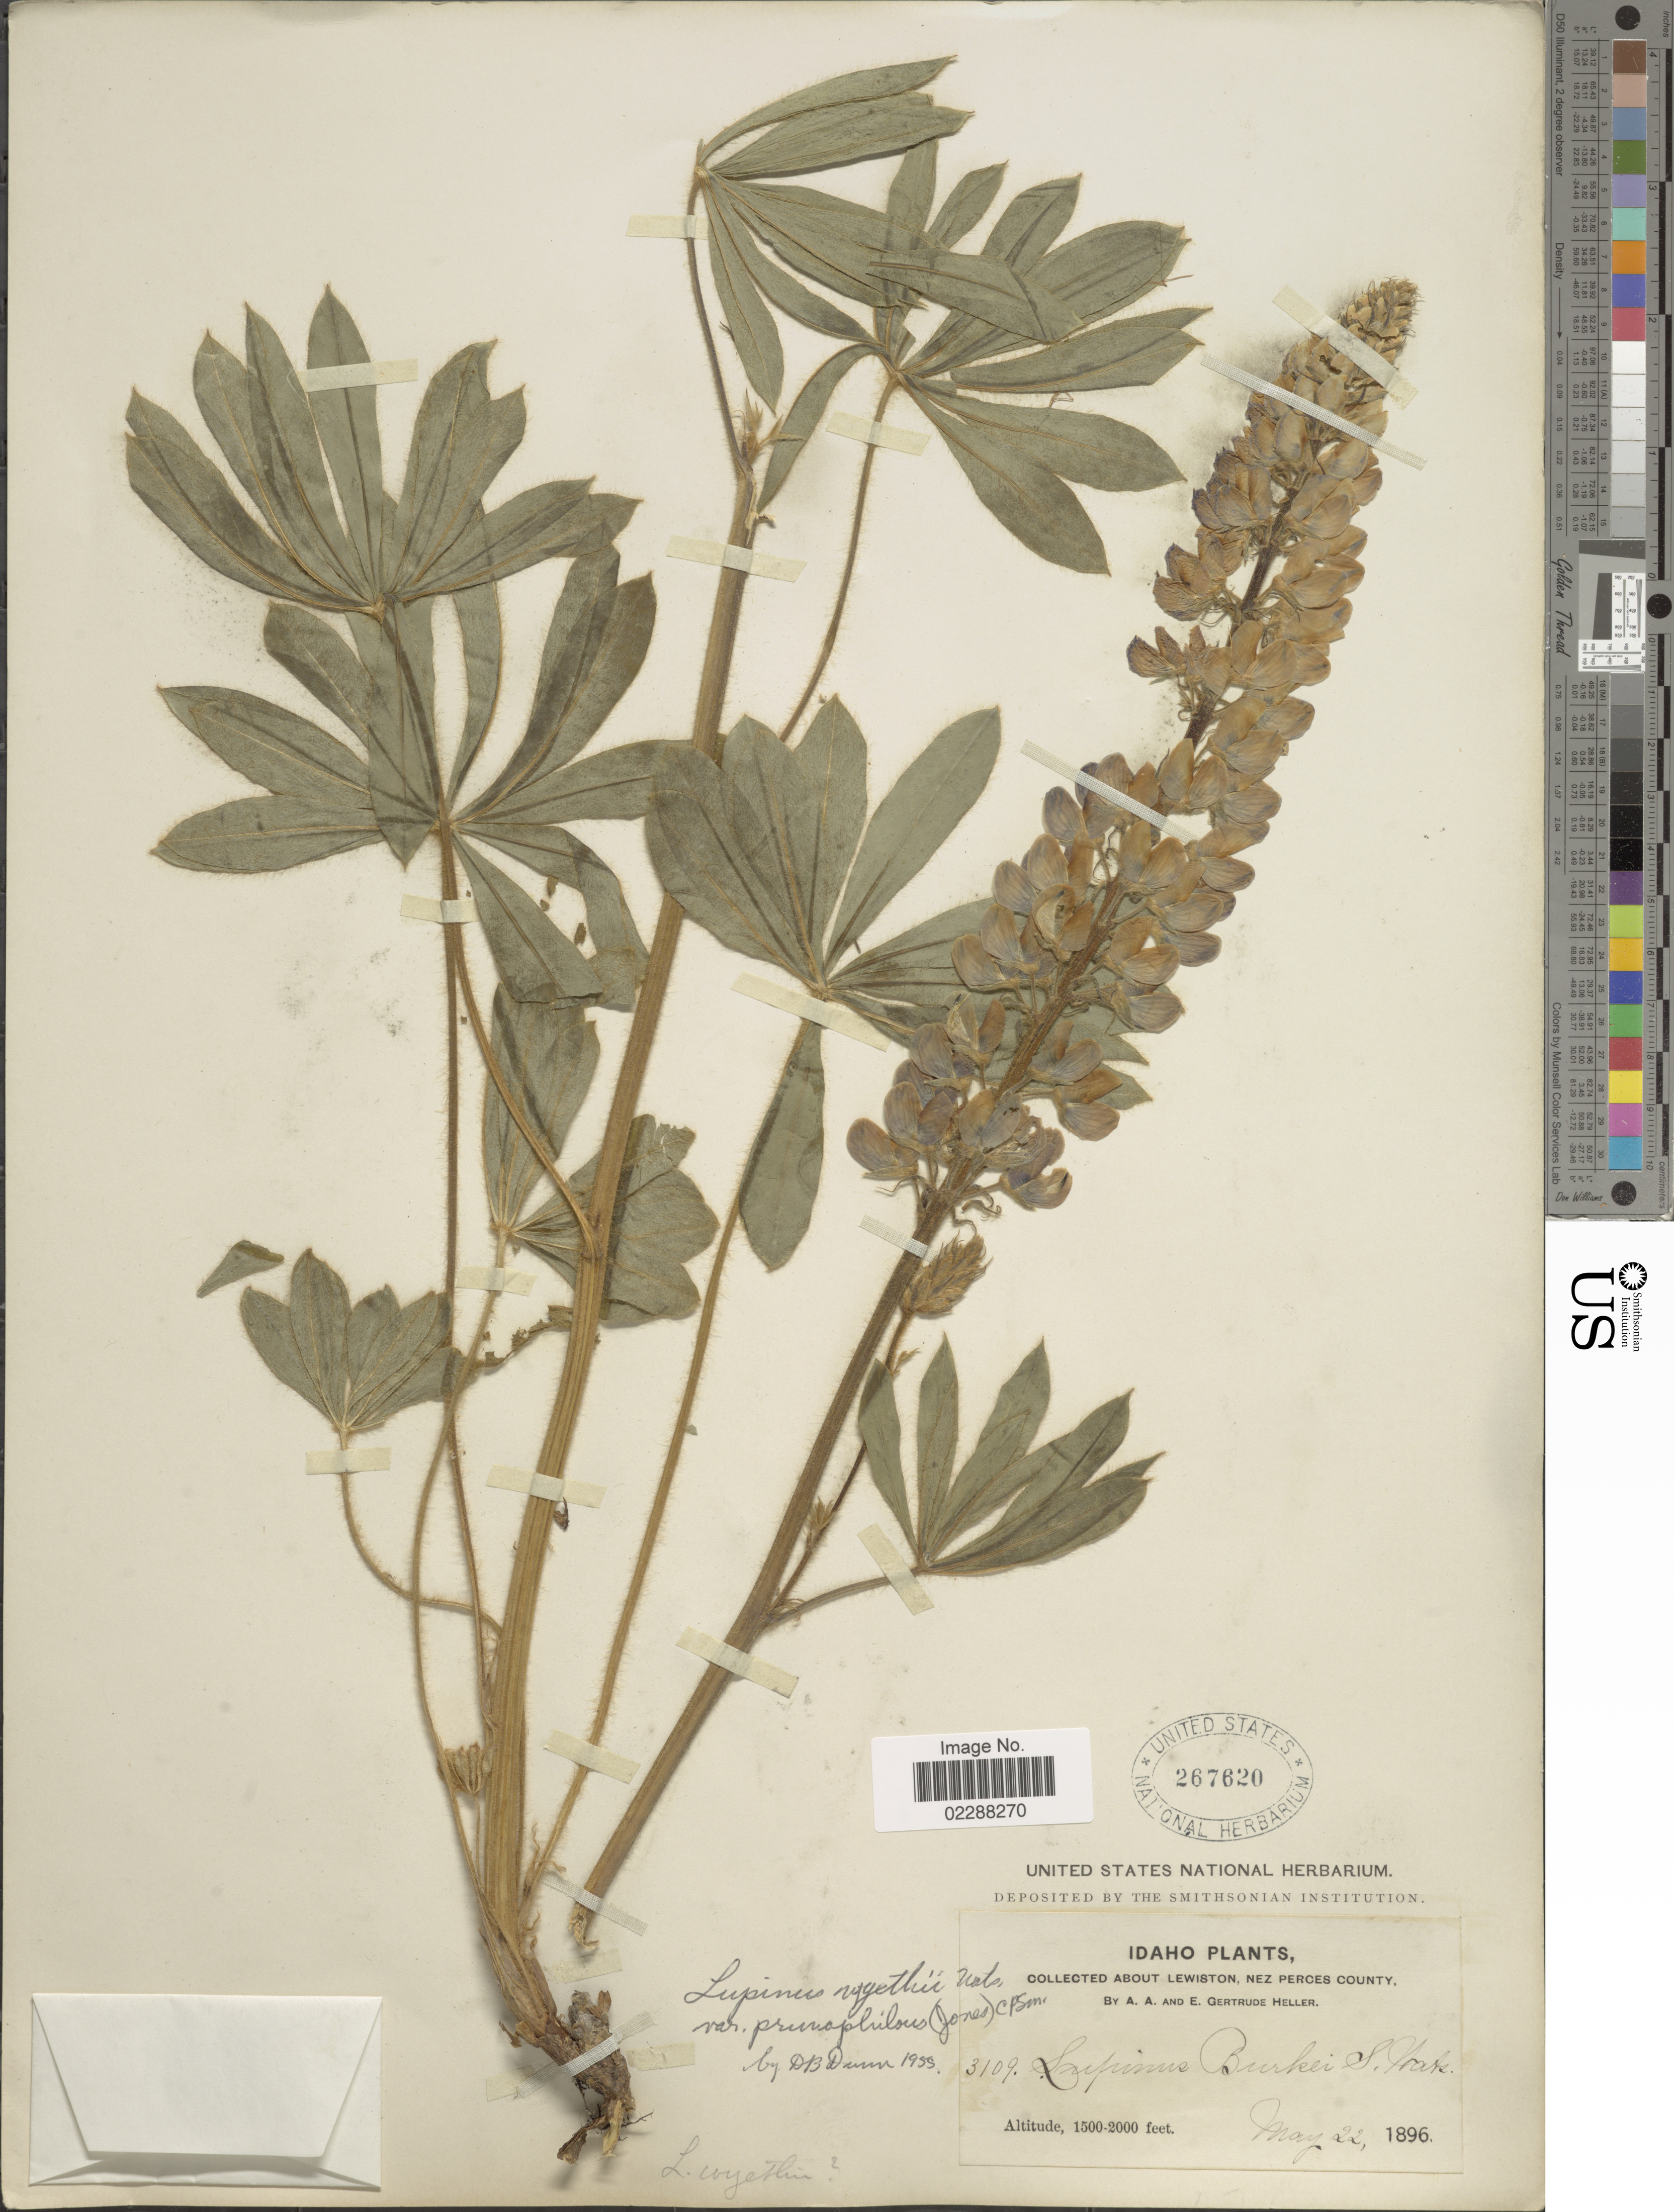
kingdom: Plantae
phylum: Tracheophyta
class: Magnoliopsida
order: Fabales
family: Fabaceae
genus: Lupinus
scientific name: Lupinus prunophilus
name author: M.E. Jones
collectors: A. A. Heller & E. G. Heller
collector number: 3109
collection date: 1896-05-22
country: United States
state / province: Idaho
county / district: Nez Perce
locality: About Lewiston.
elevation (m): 457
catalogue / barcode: US 267620